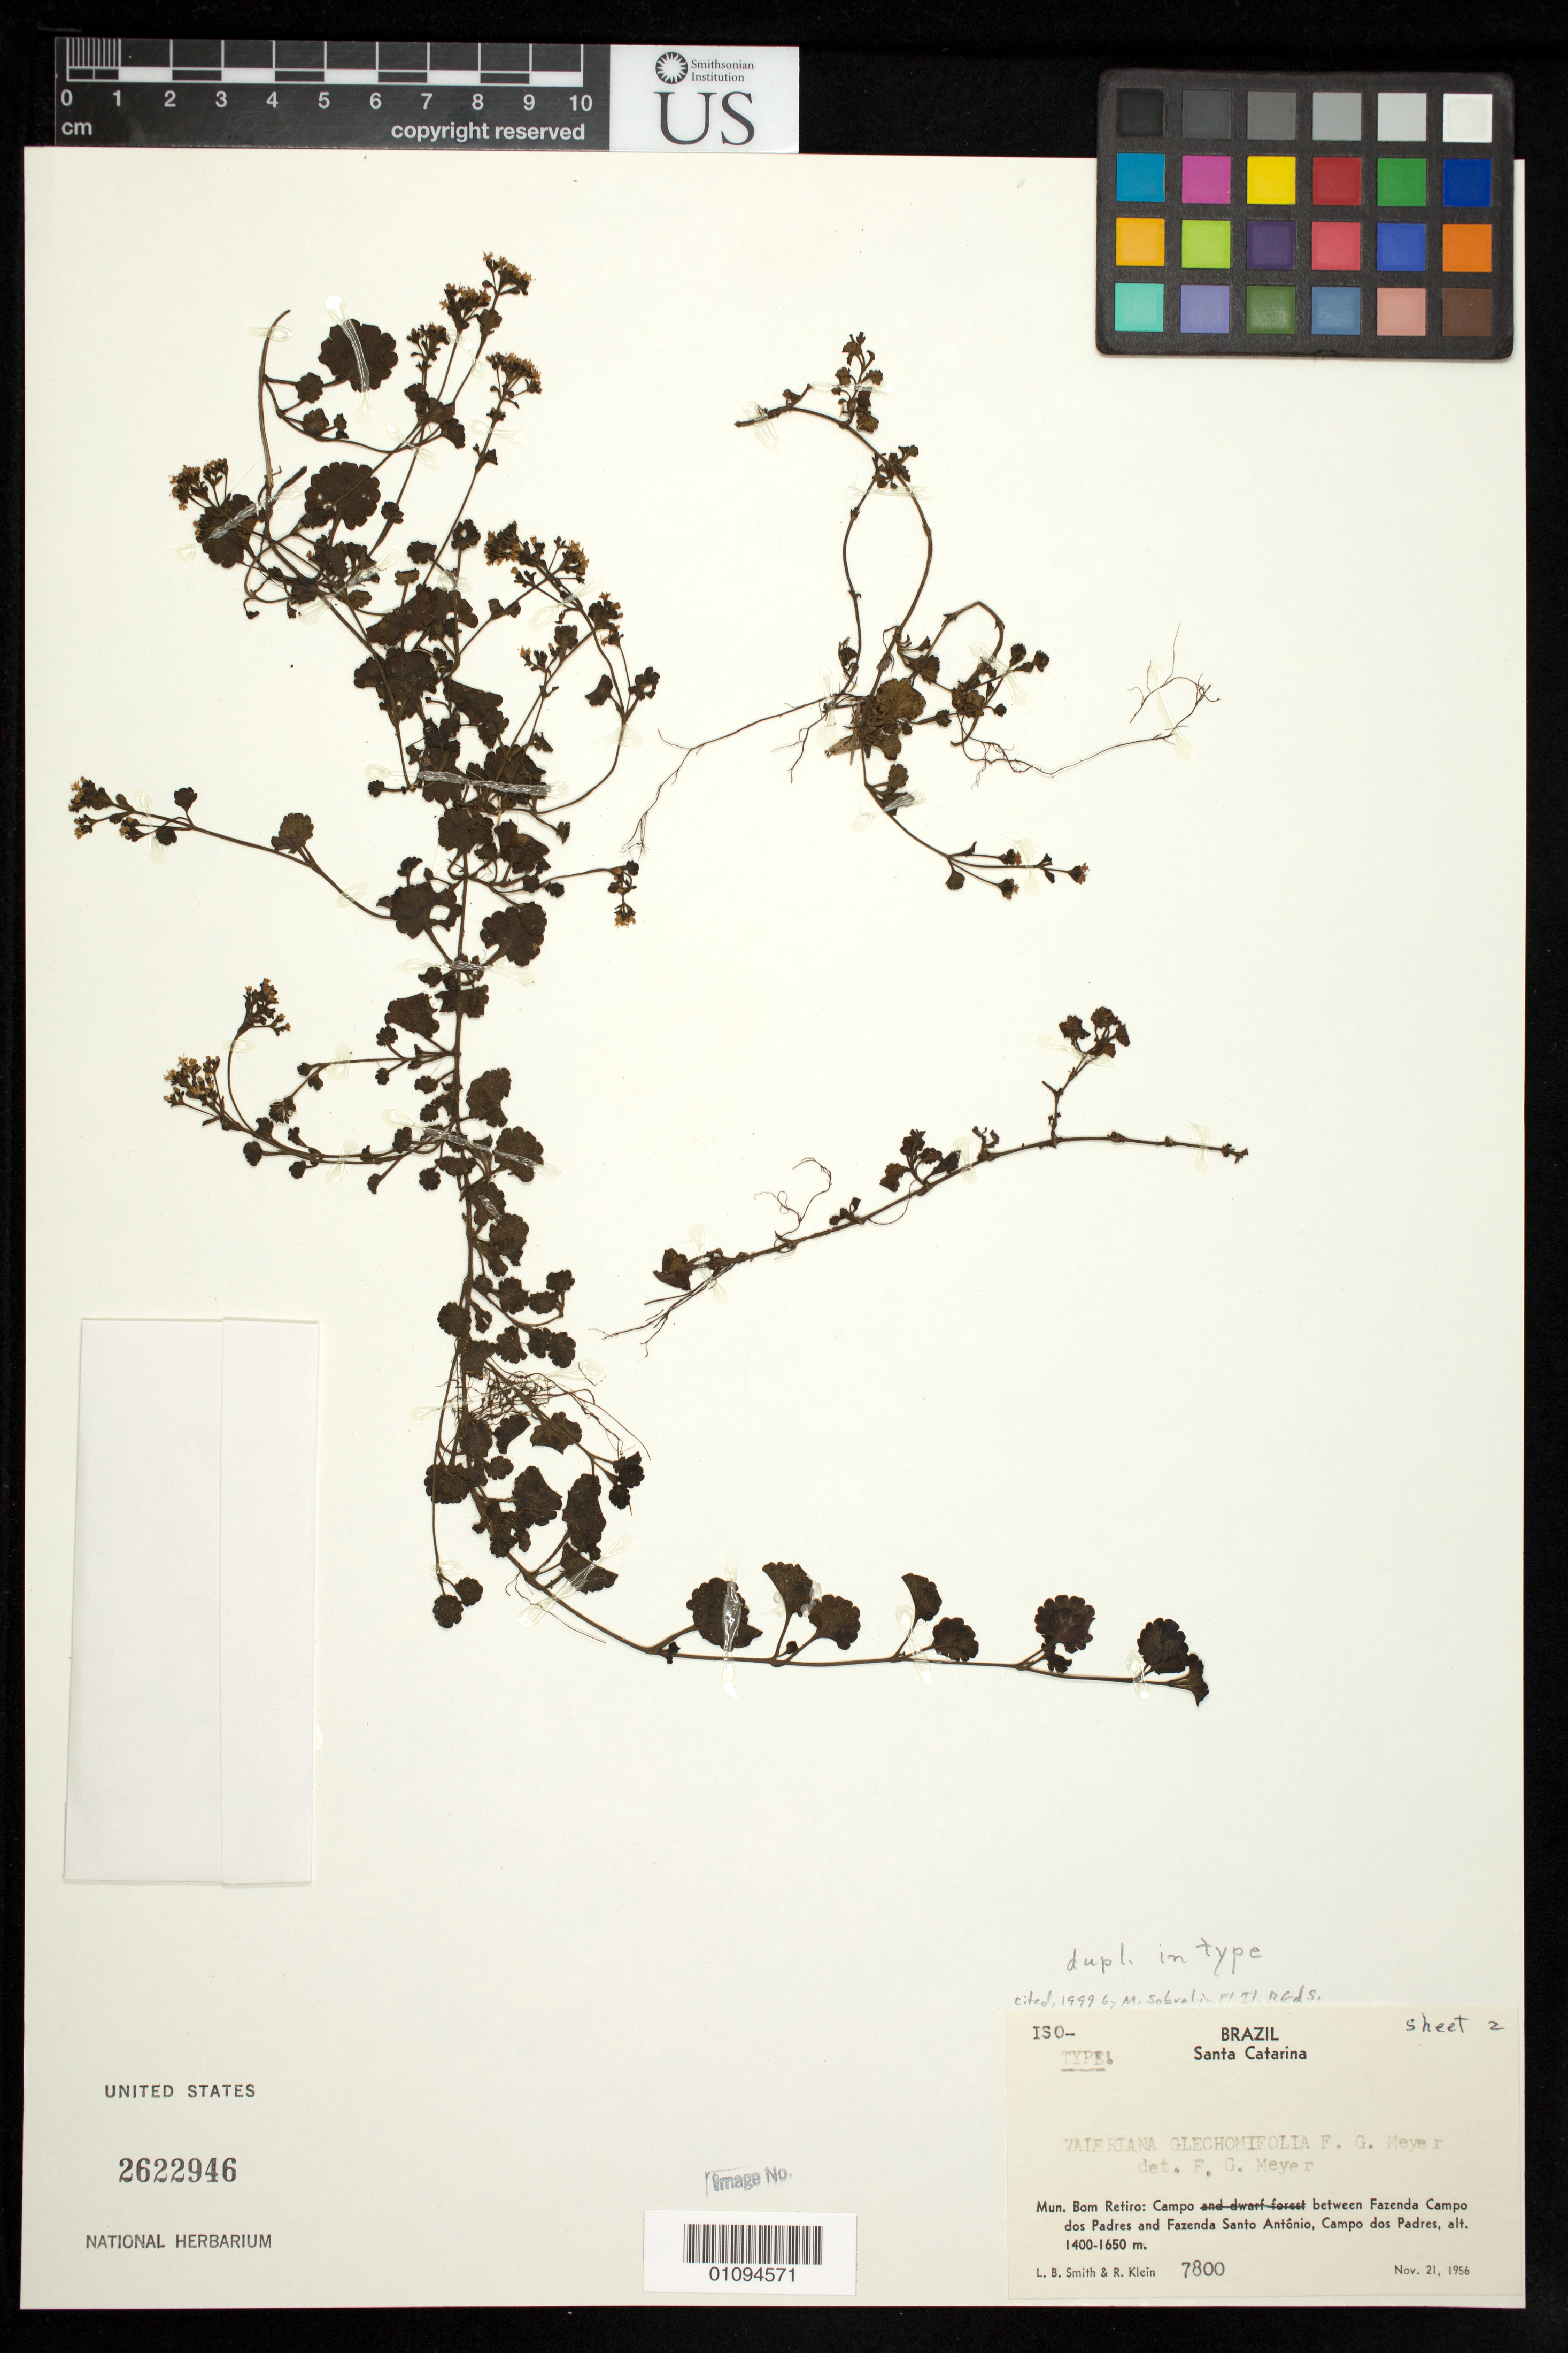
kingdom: Plantae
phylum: Tracheophyta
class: Magnoliopsida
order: Dipsacales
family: Caprifoliaceae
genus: Valeriana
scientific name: Valeriana glechomifolia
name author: F.G. Mey.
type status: Isotype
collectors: L. Smith & R. M. Klein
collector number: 7800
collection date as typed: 21 Nov 1956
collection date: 1956-11-21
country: Brazil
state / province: Santa Catarina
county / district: Bom Retiro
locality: Between Fazendo Campo dos Padres & Fazendo Santo Antonio, Campo dos Padres.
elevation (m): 1400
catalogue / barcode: US 2622946